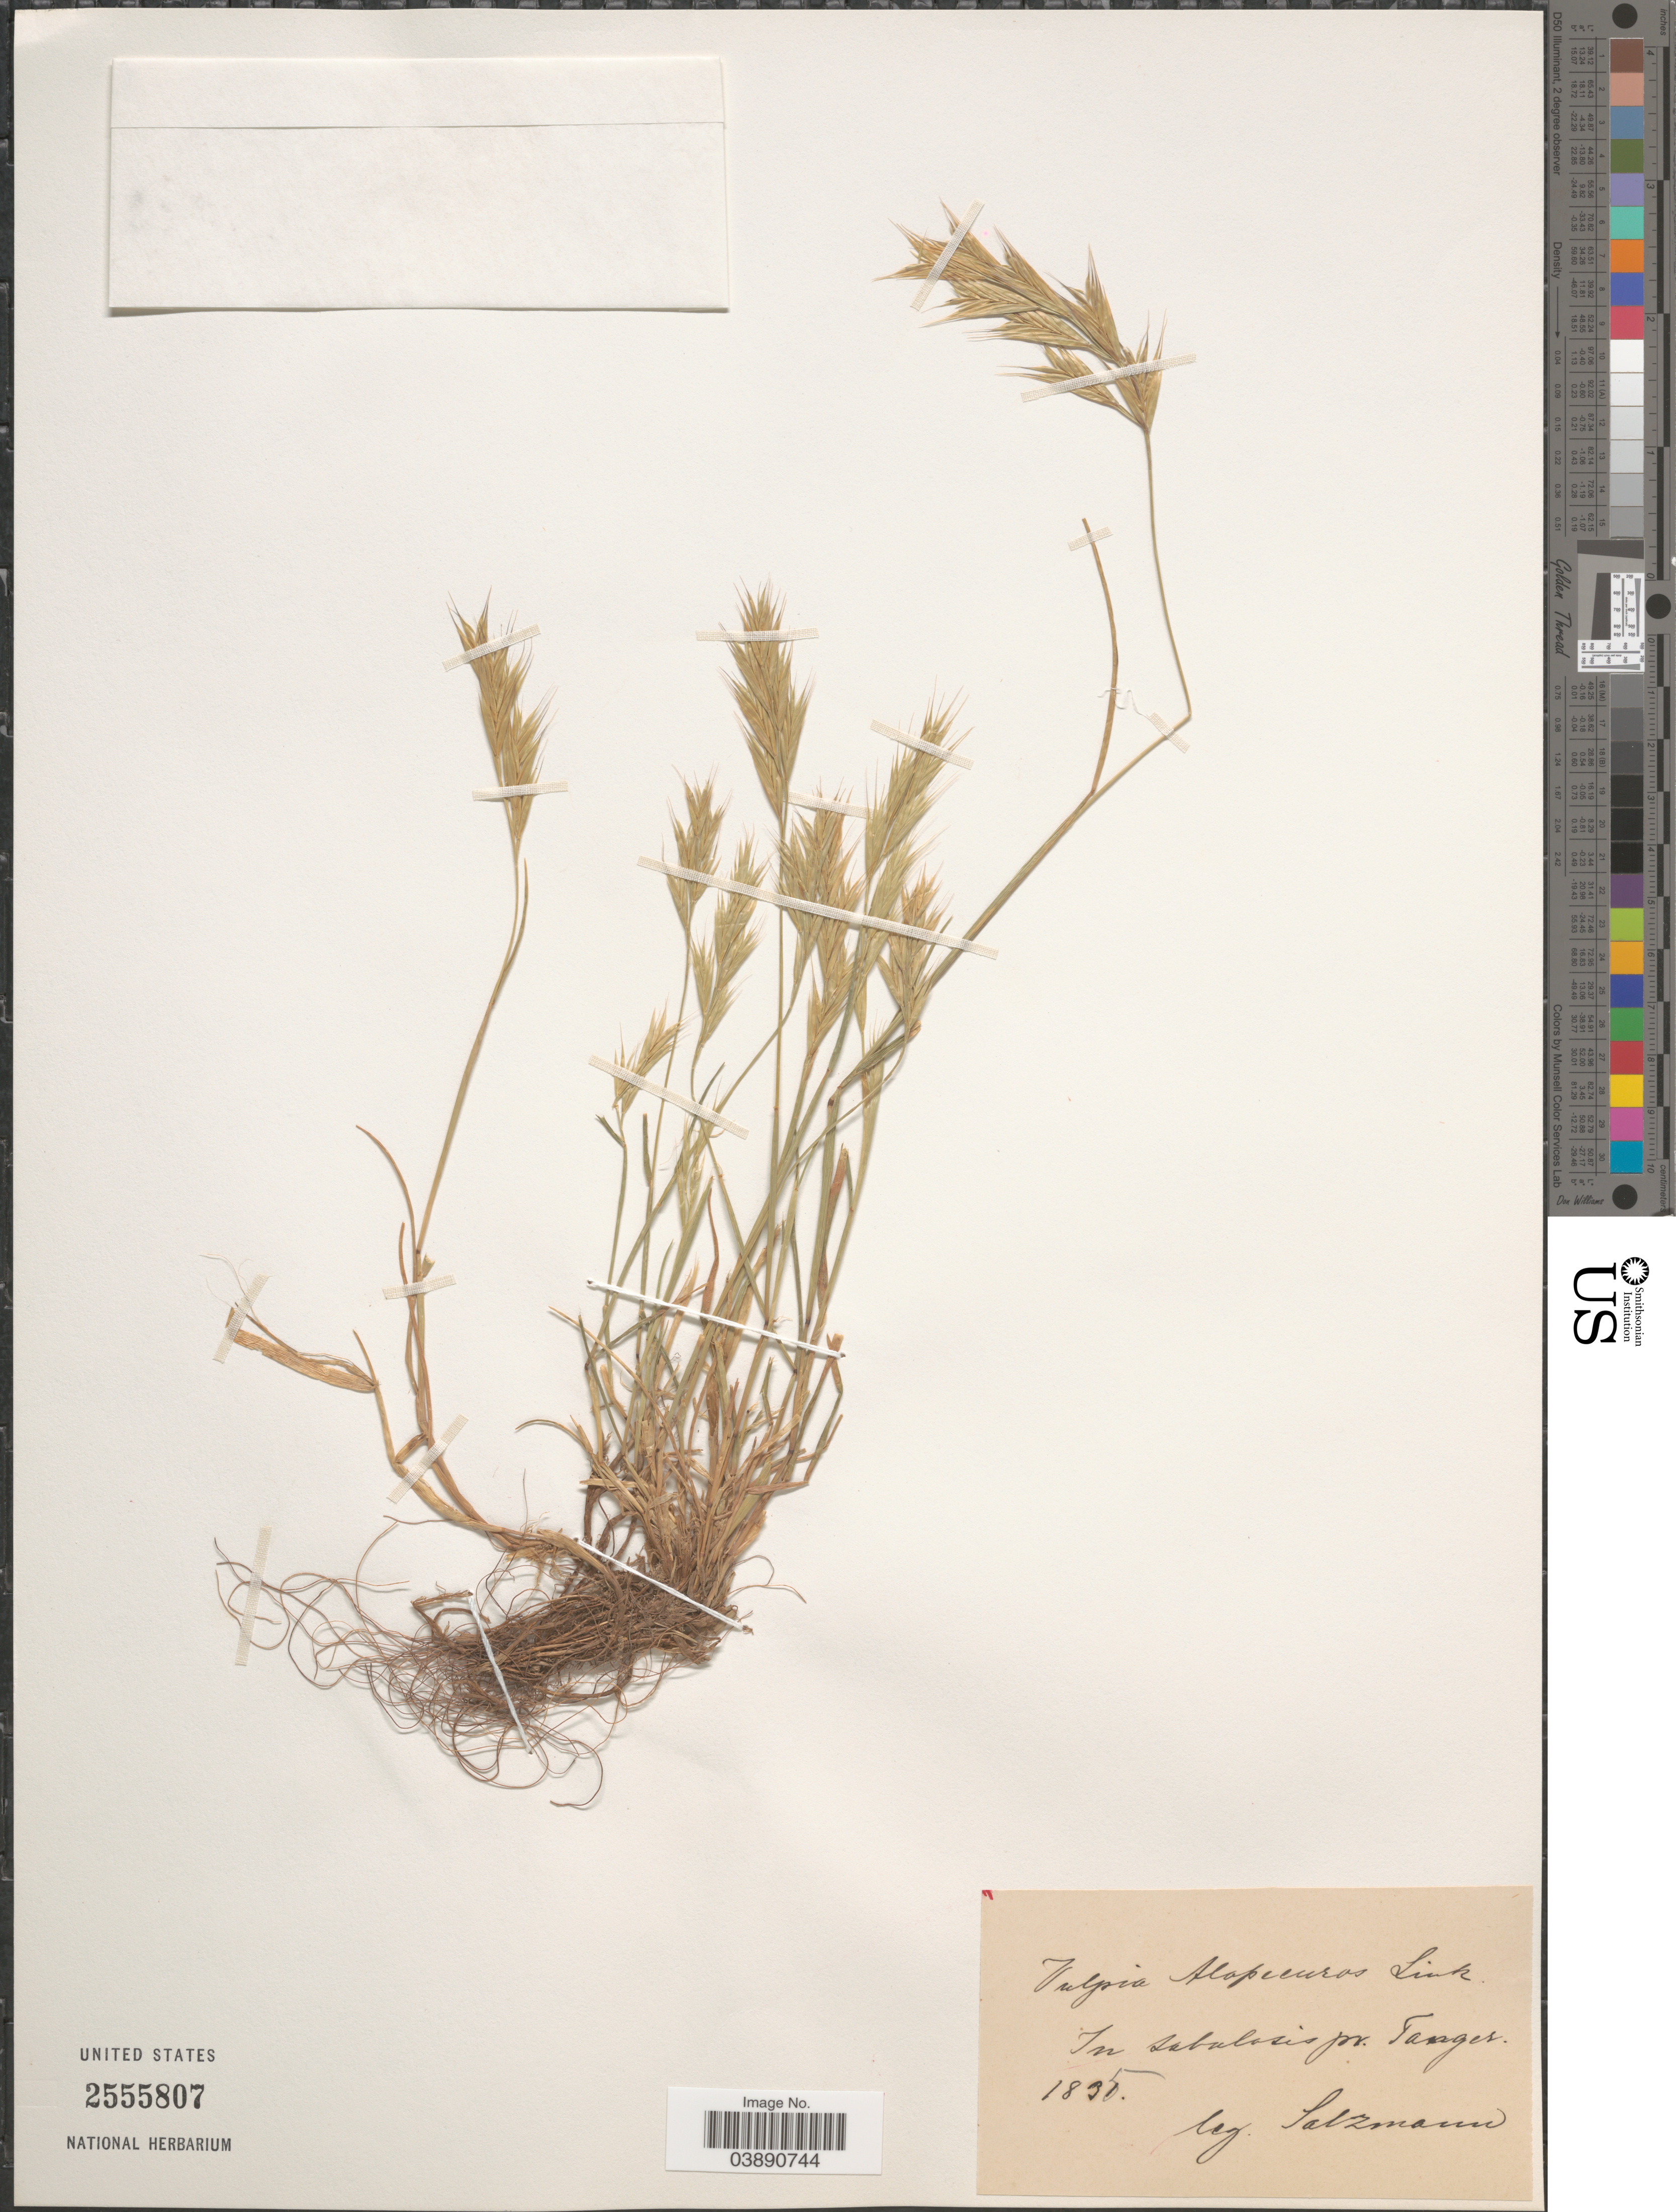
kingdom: Plantae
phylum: Tracheophyta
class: Liliopsida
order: Poales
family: Poaceae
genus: Festuca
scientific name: Festuca alopecuros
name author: Schousb.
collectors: -- Salzmann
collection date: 1835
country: Morocco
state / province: Tanger-Tétouan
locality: In sabulosis pr. Tanger.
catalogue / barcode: US 2555807